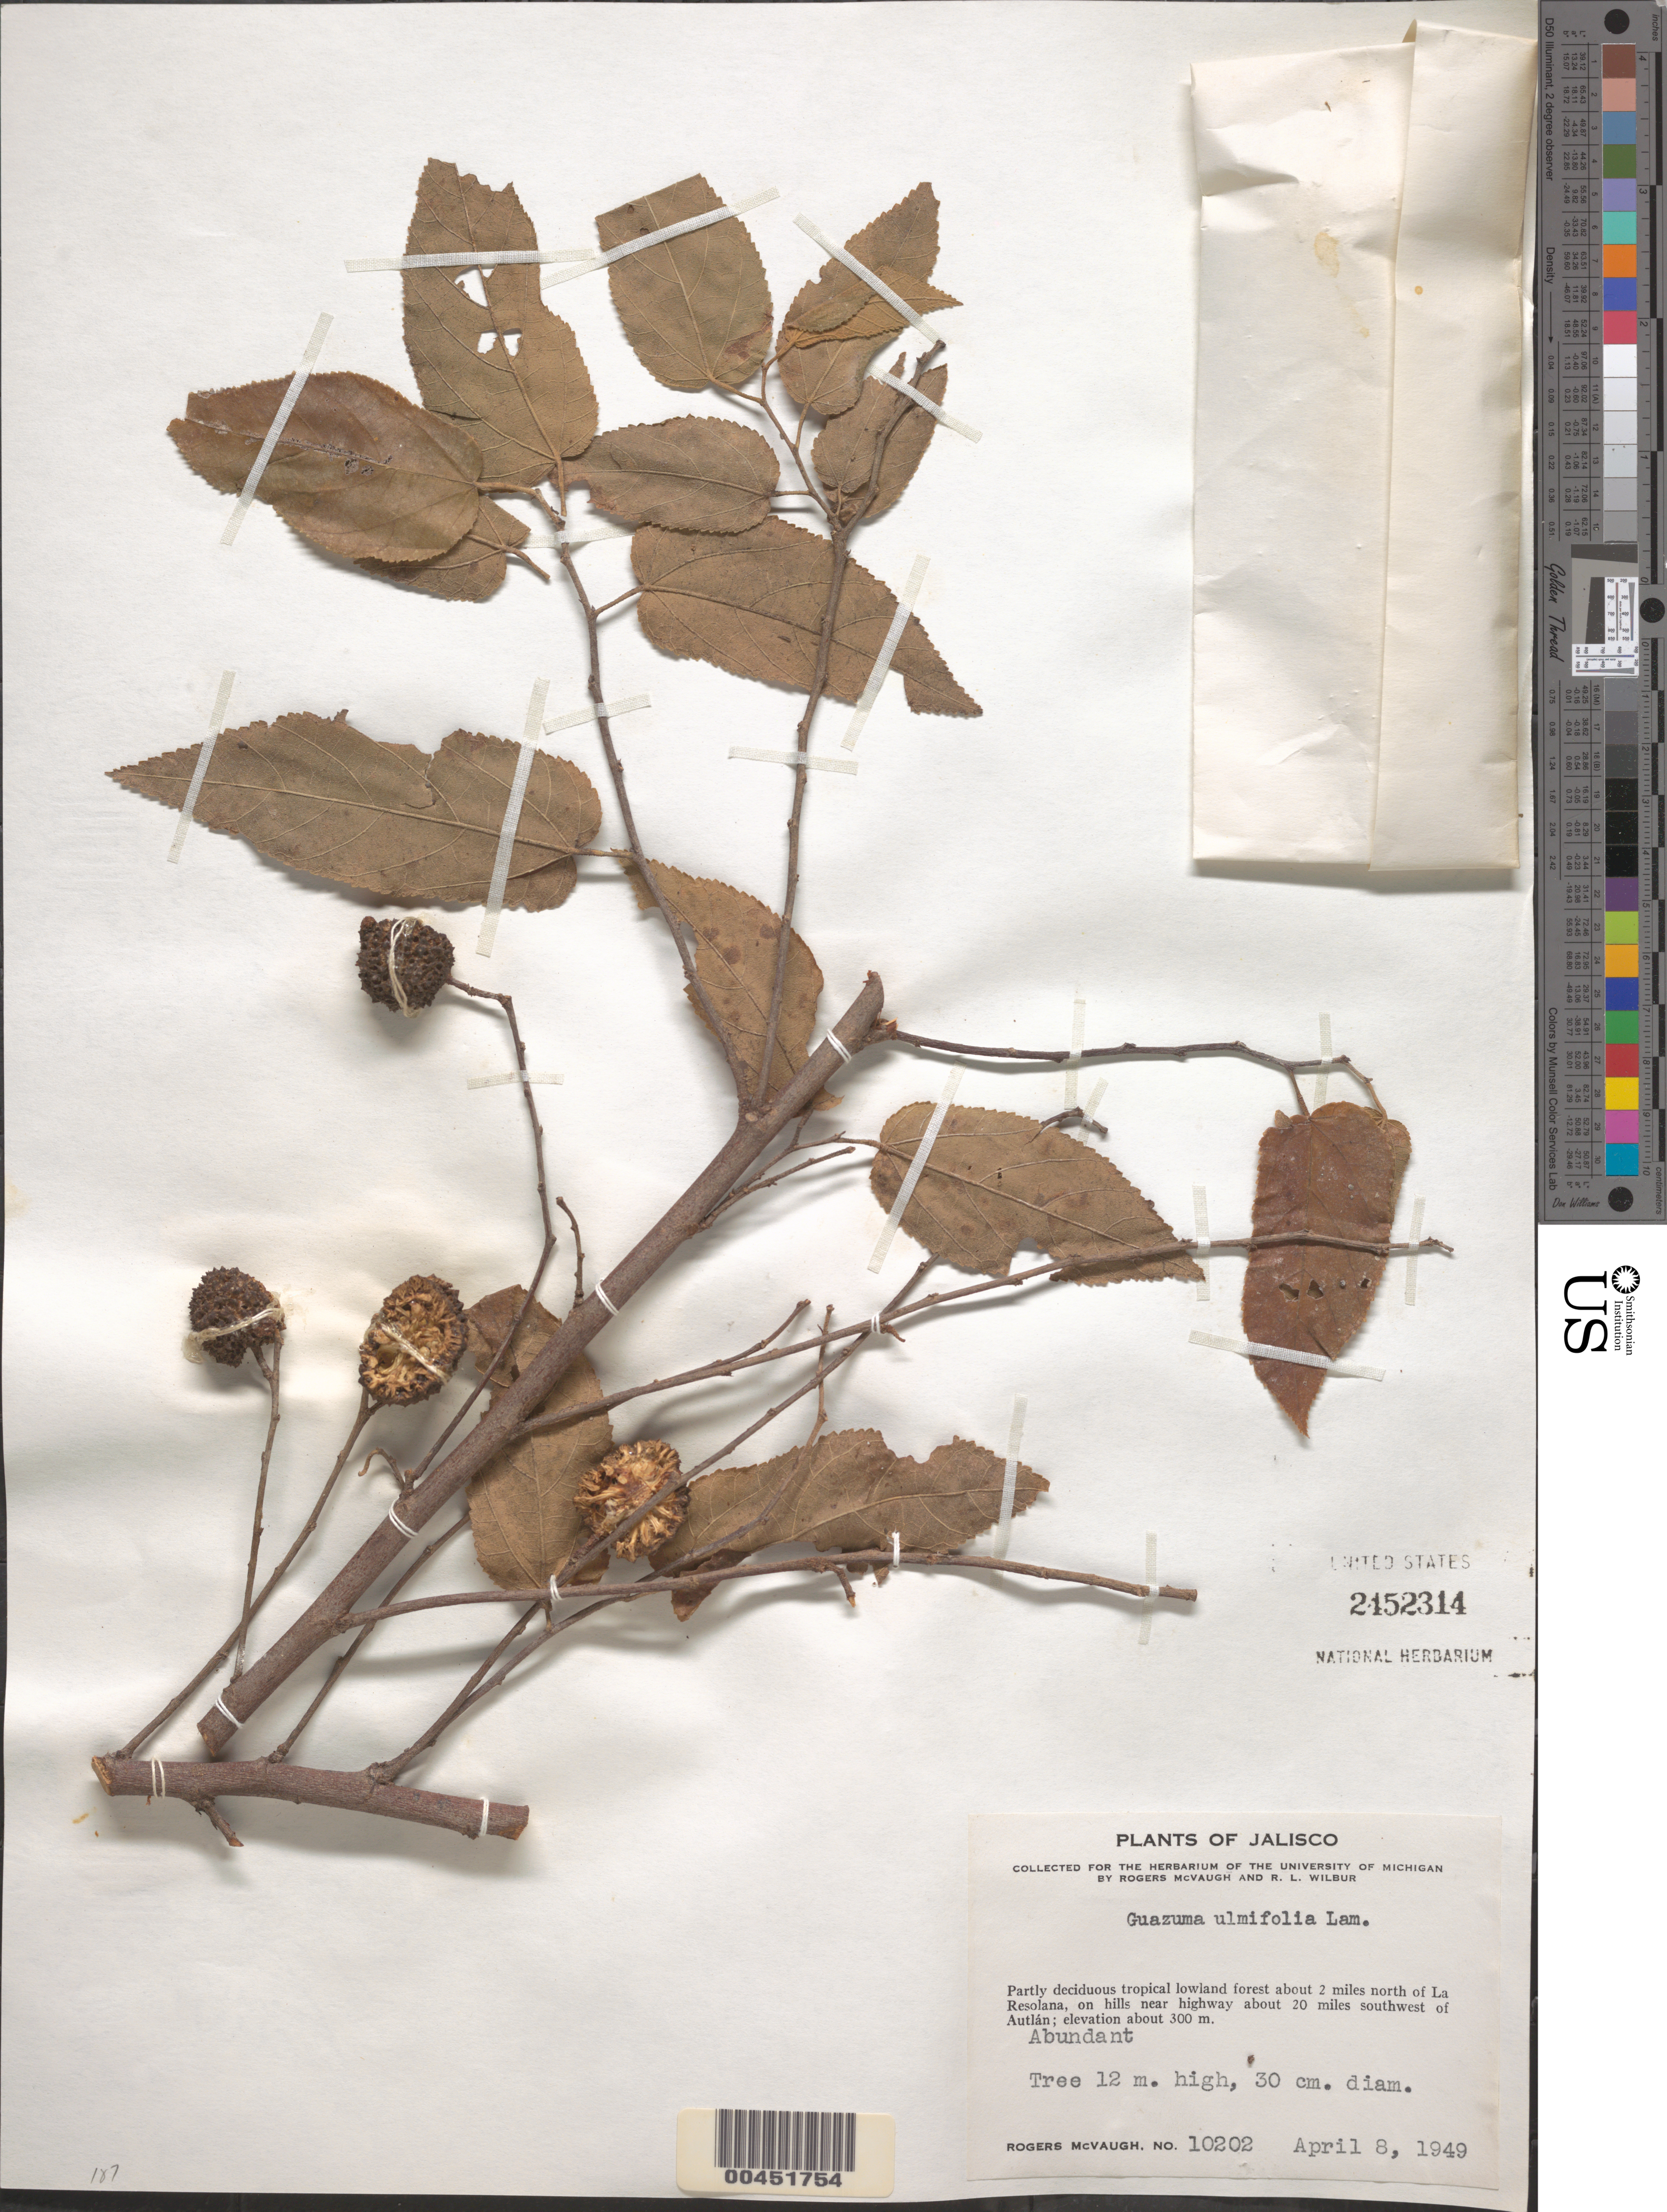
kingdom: Plantae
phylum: Tracheophyta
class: Magnoliopsida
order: Malvales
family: Malvaceae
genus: Guazuma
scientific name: Guazuma ulmifolia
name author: Lam.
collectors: R. McVaugh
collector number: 10202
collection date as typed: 08 Apr 1949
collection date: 1949-04-08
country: Mexico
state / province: Jalisco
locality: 2 mi. N of La Resolana, about 20 mi. SW of Autlán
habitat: partly deciduous tropical lowland forest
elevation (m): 300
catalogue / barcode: US 2152314